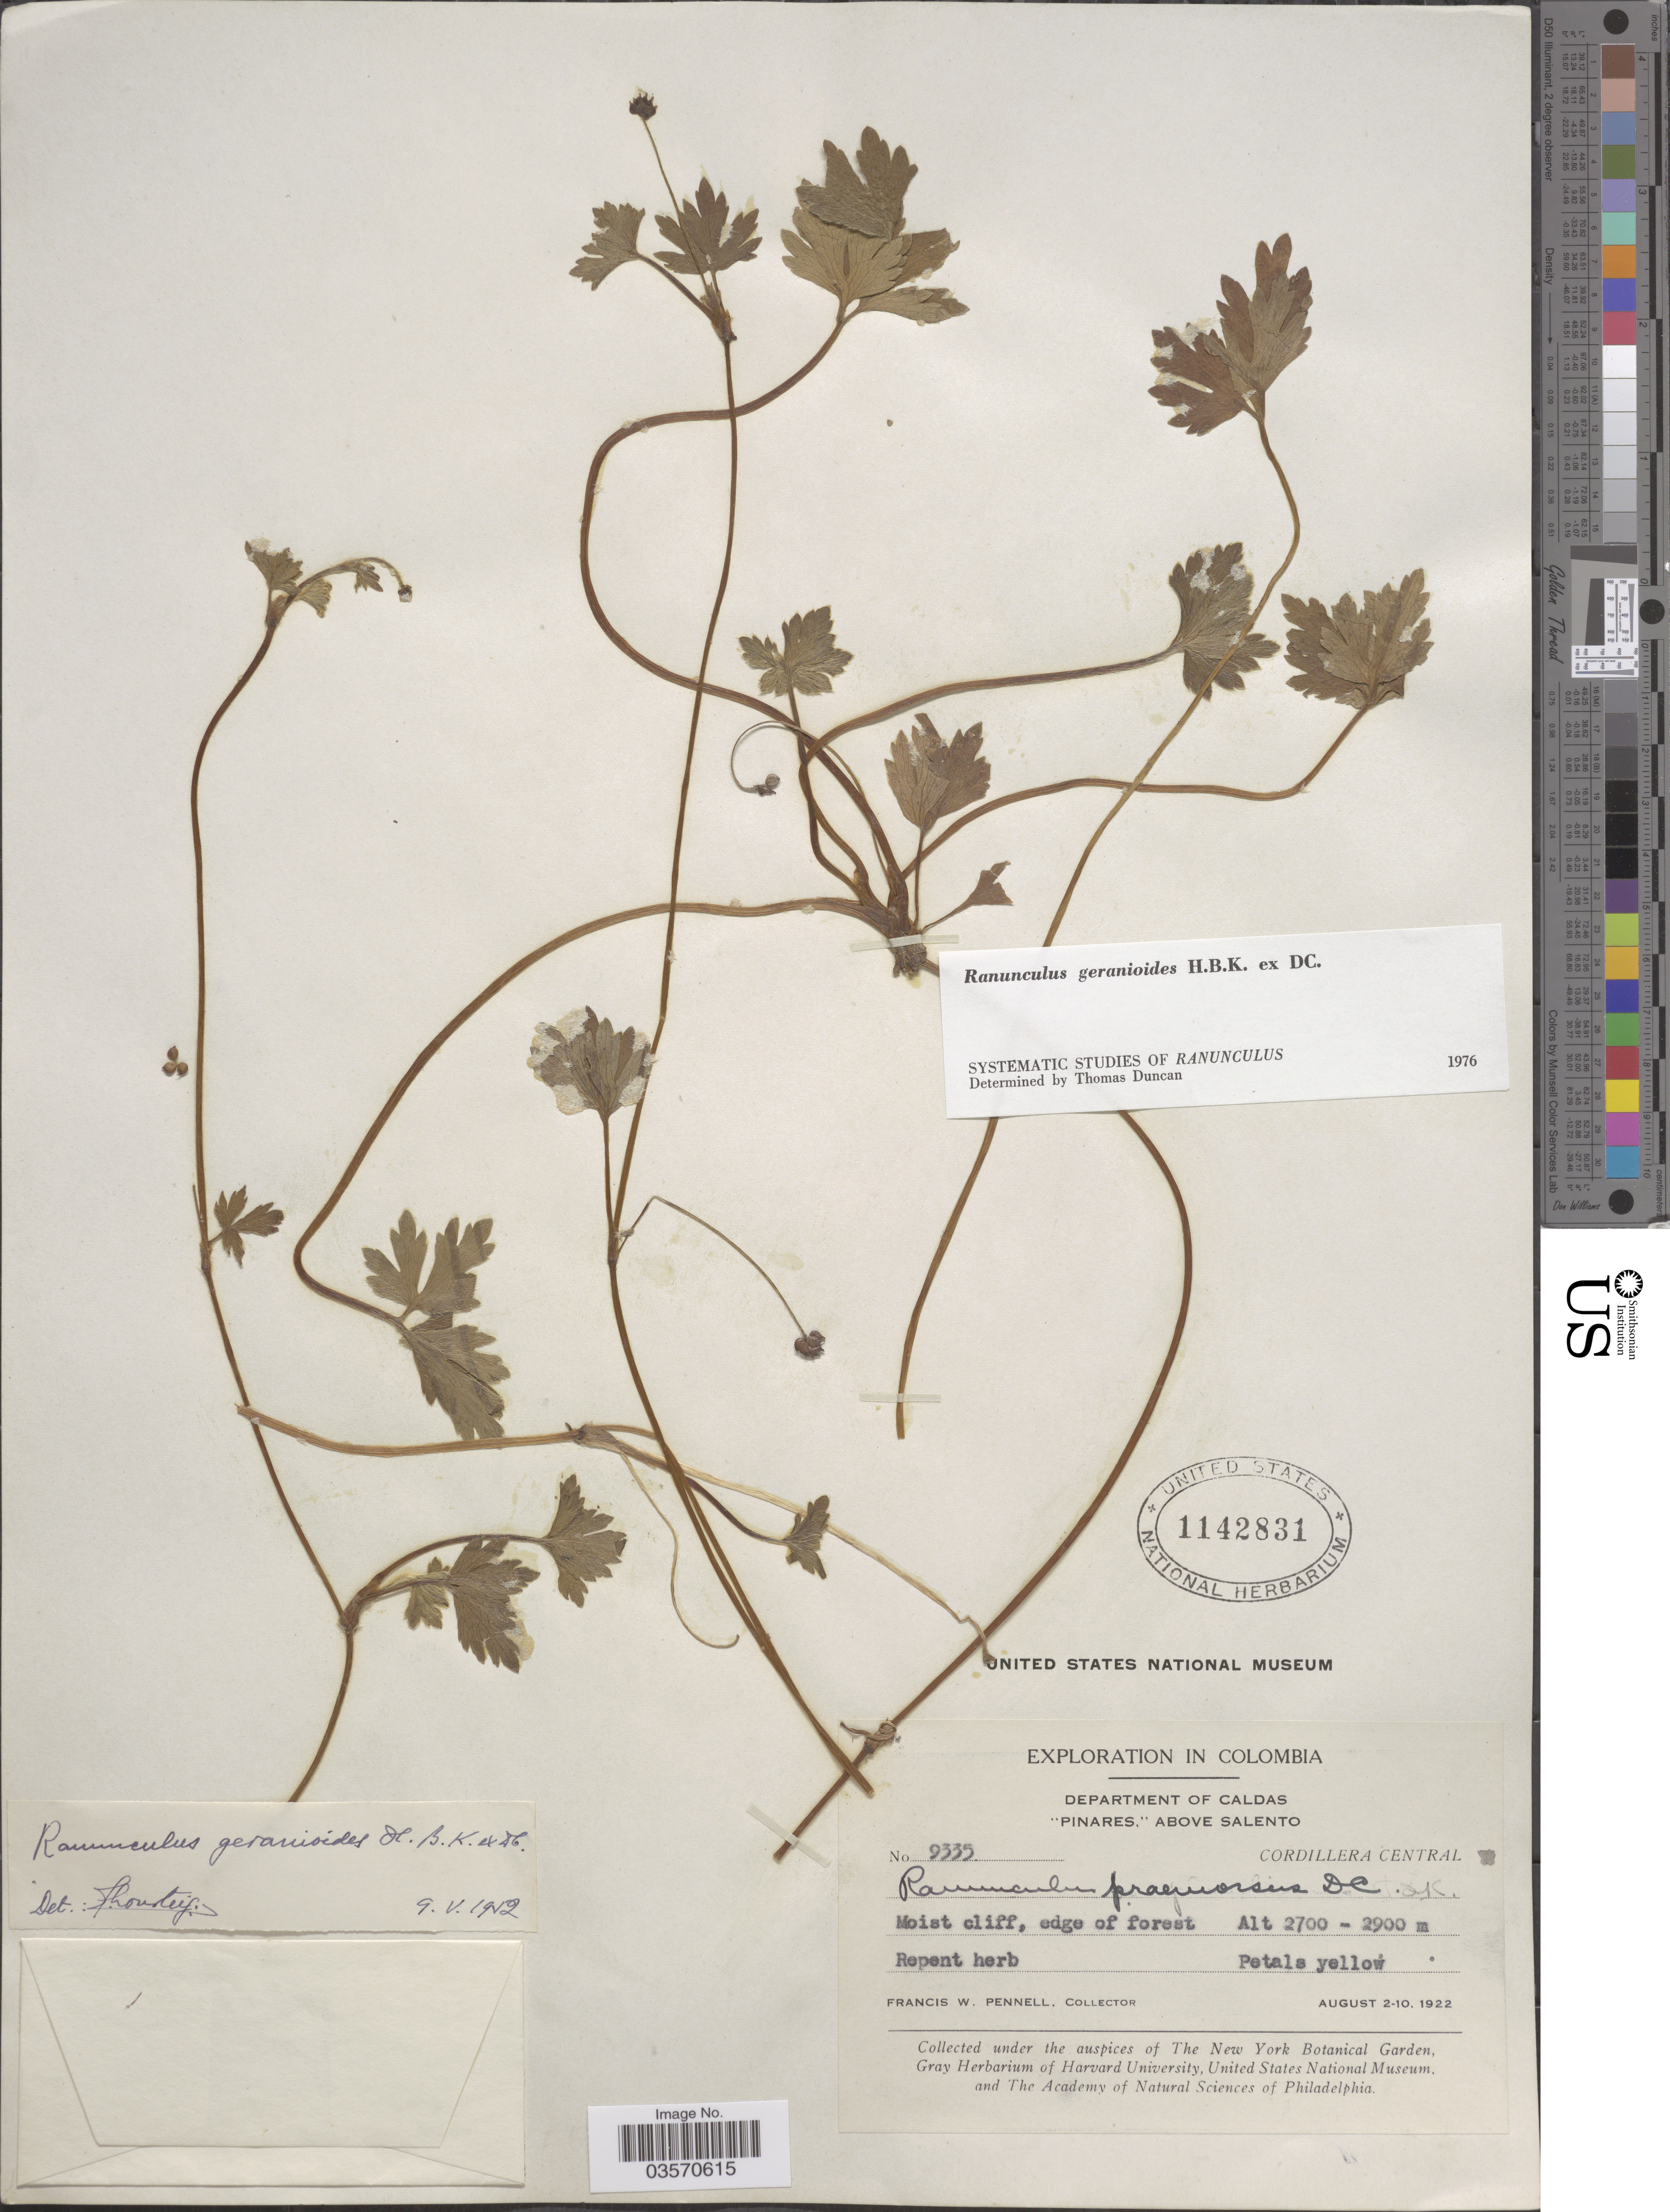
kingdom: Plantae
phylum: Tracheophyta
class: Magnoliopsida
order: Ranunculales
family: Ranunculaceae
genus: Ranunculus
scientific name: Ranunculus geranioides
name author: Humb. et al. ex DC.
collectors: F. W. Pennell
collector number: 9335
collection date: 1922-08-02/1922-08-10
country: Colombia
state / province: Caldas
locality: Department of Caldas. 'Pinares,' above Salento. Cordillera Central. Moist cliff, edge of forest.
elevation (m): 2700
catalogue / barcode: US 1142831